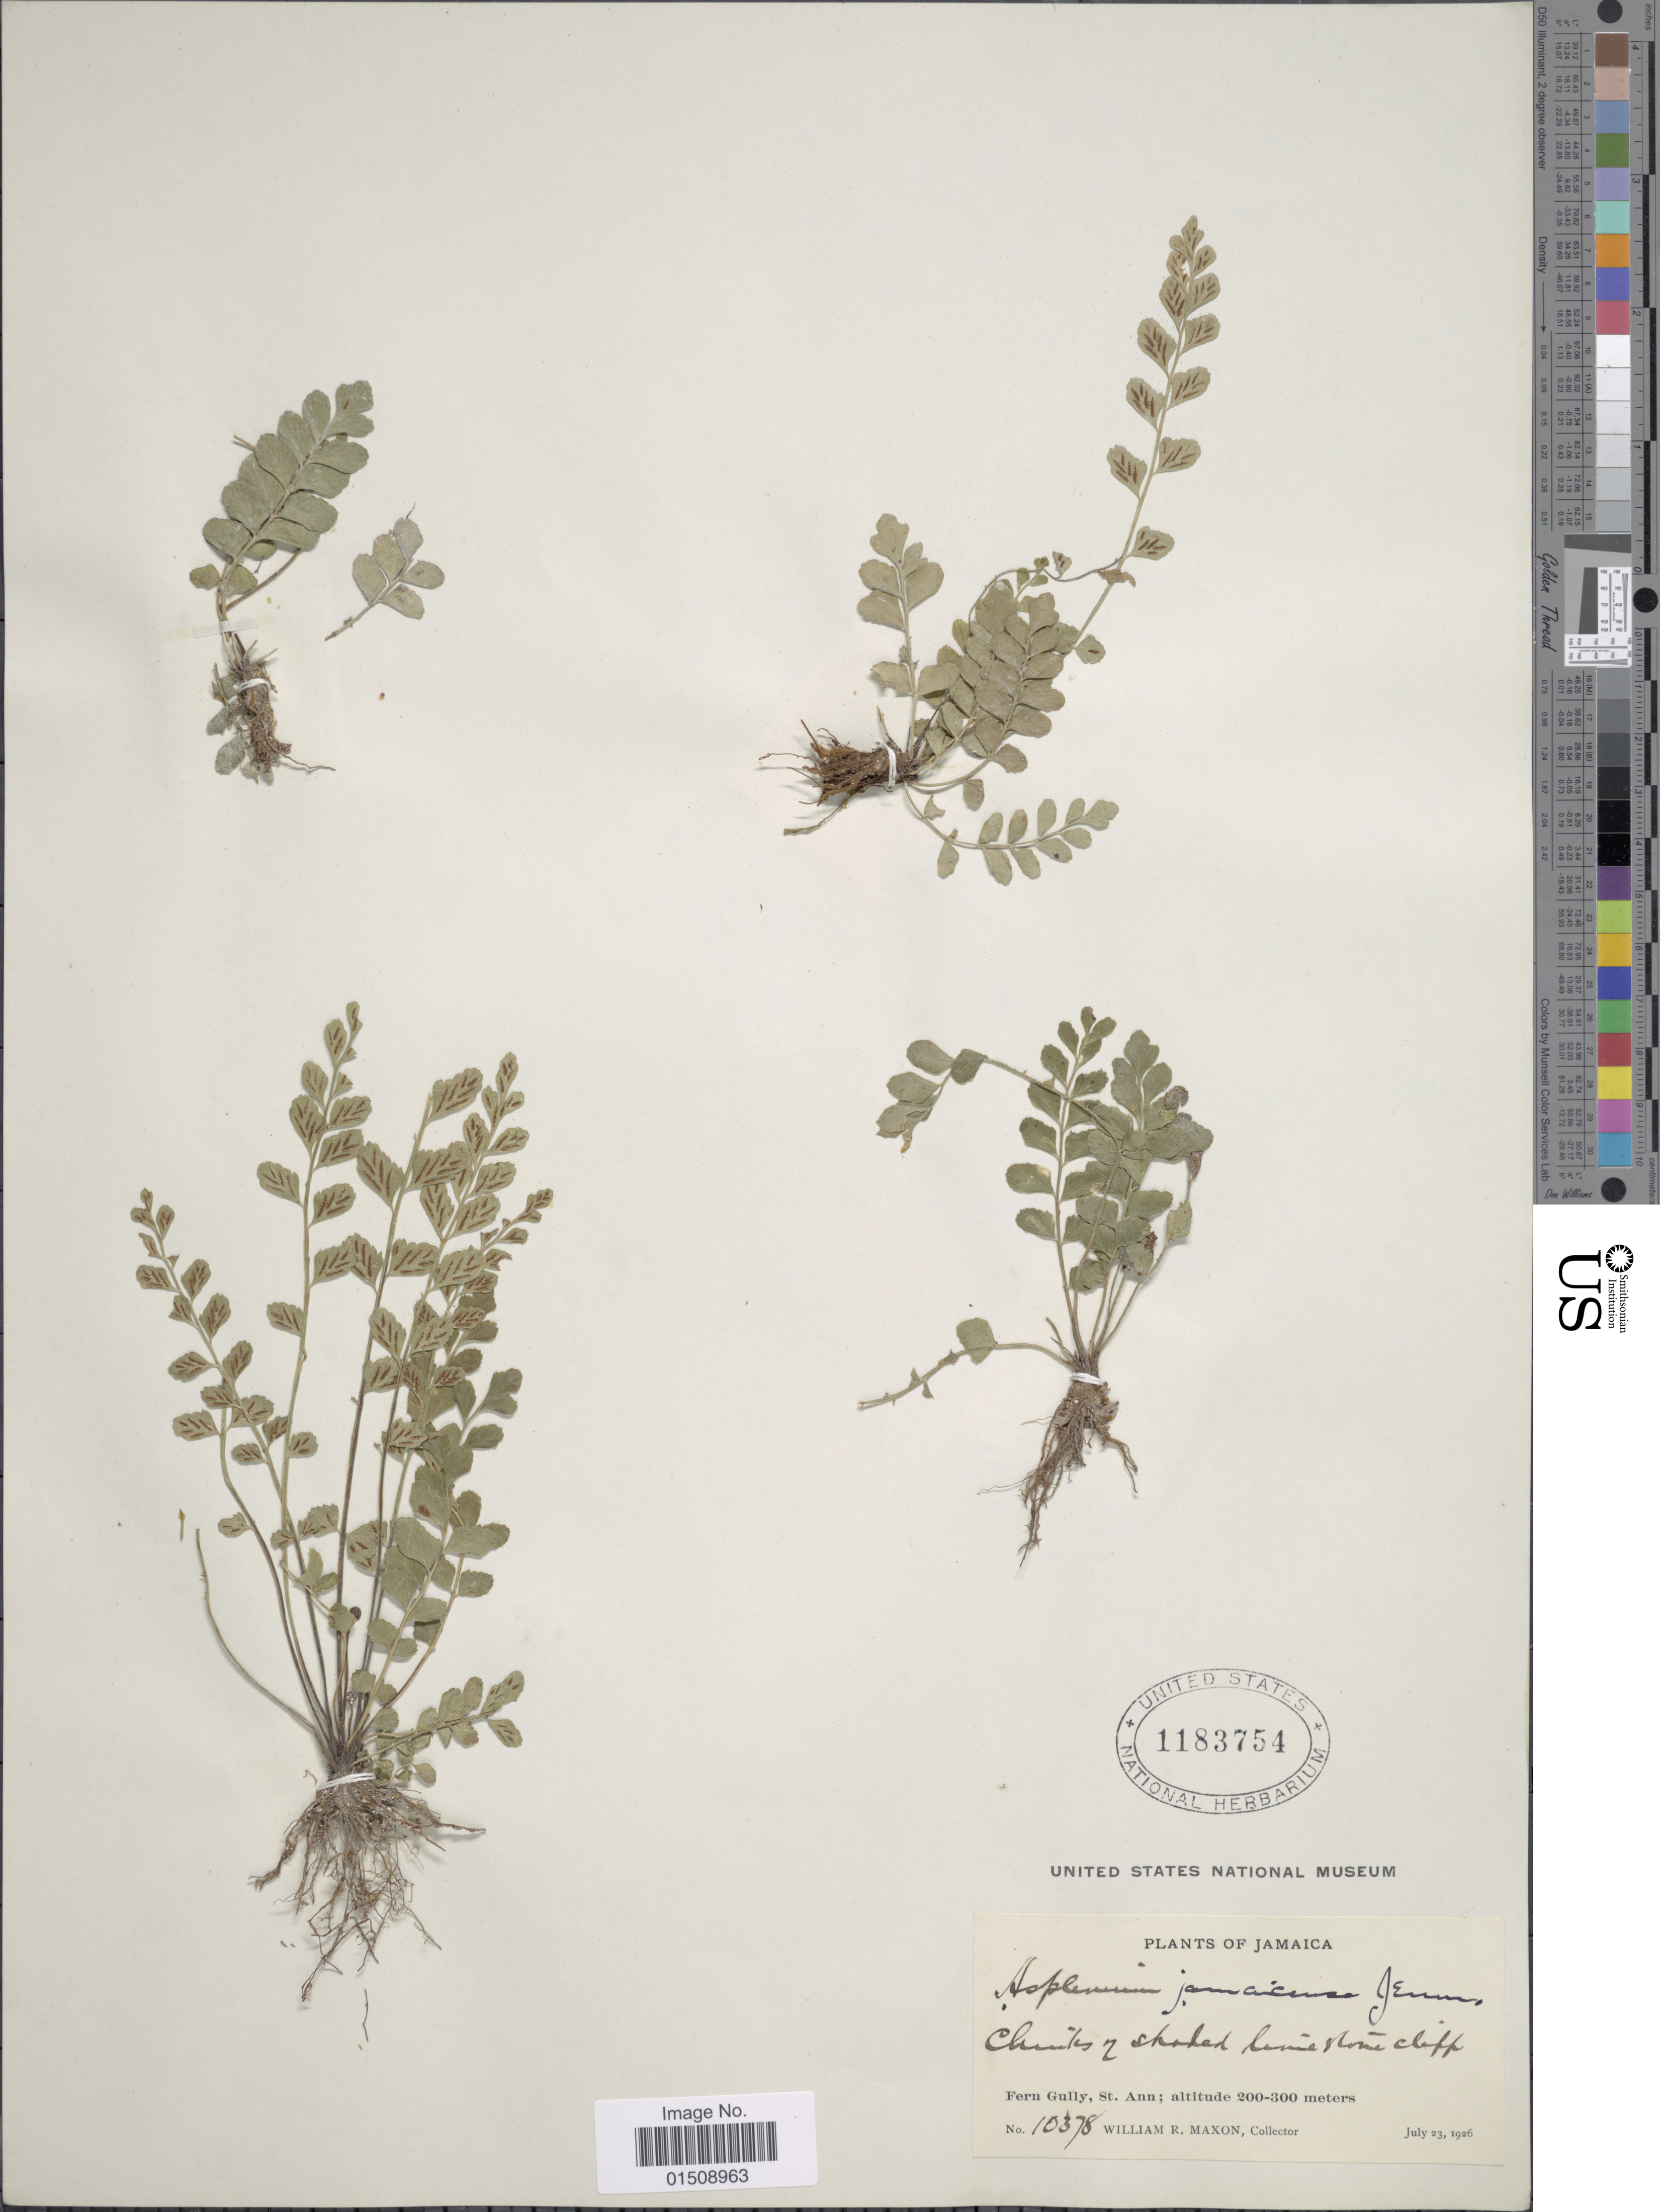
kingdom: Plantae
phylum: Tracheophyta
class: Polypodiopsida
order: Polypodiales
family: Aspleniaceae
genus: Asplenium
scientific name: Asplenium jamaicense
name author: Jenman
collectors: W. R. Maxon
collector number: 10378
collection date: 1926-07-23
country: Jamaica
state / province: Saint Ann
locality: Fern Gully, St. Ann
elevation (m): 200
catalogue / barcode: US 1183754